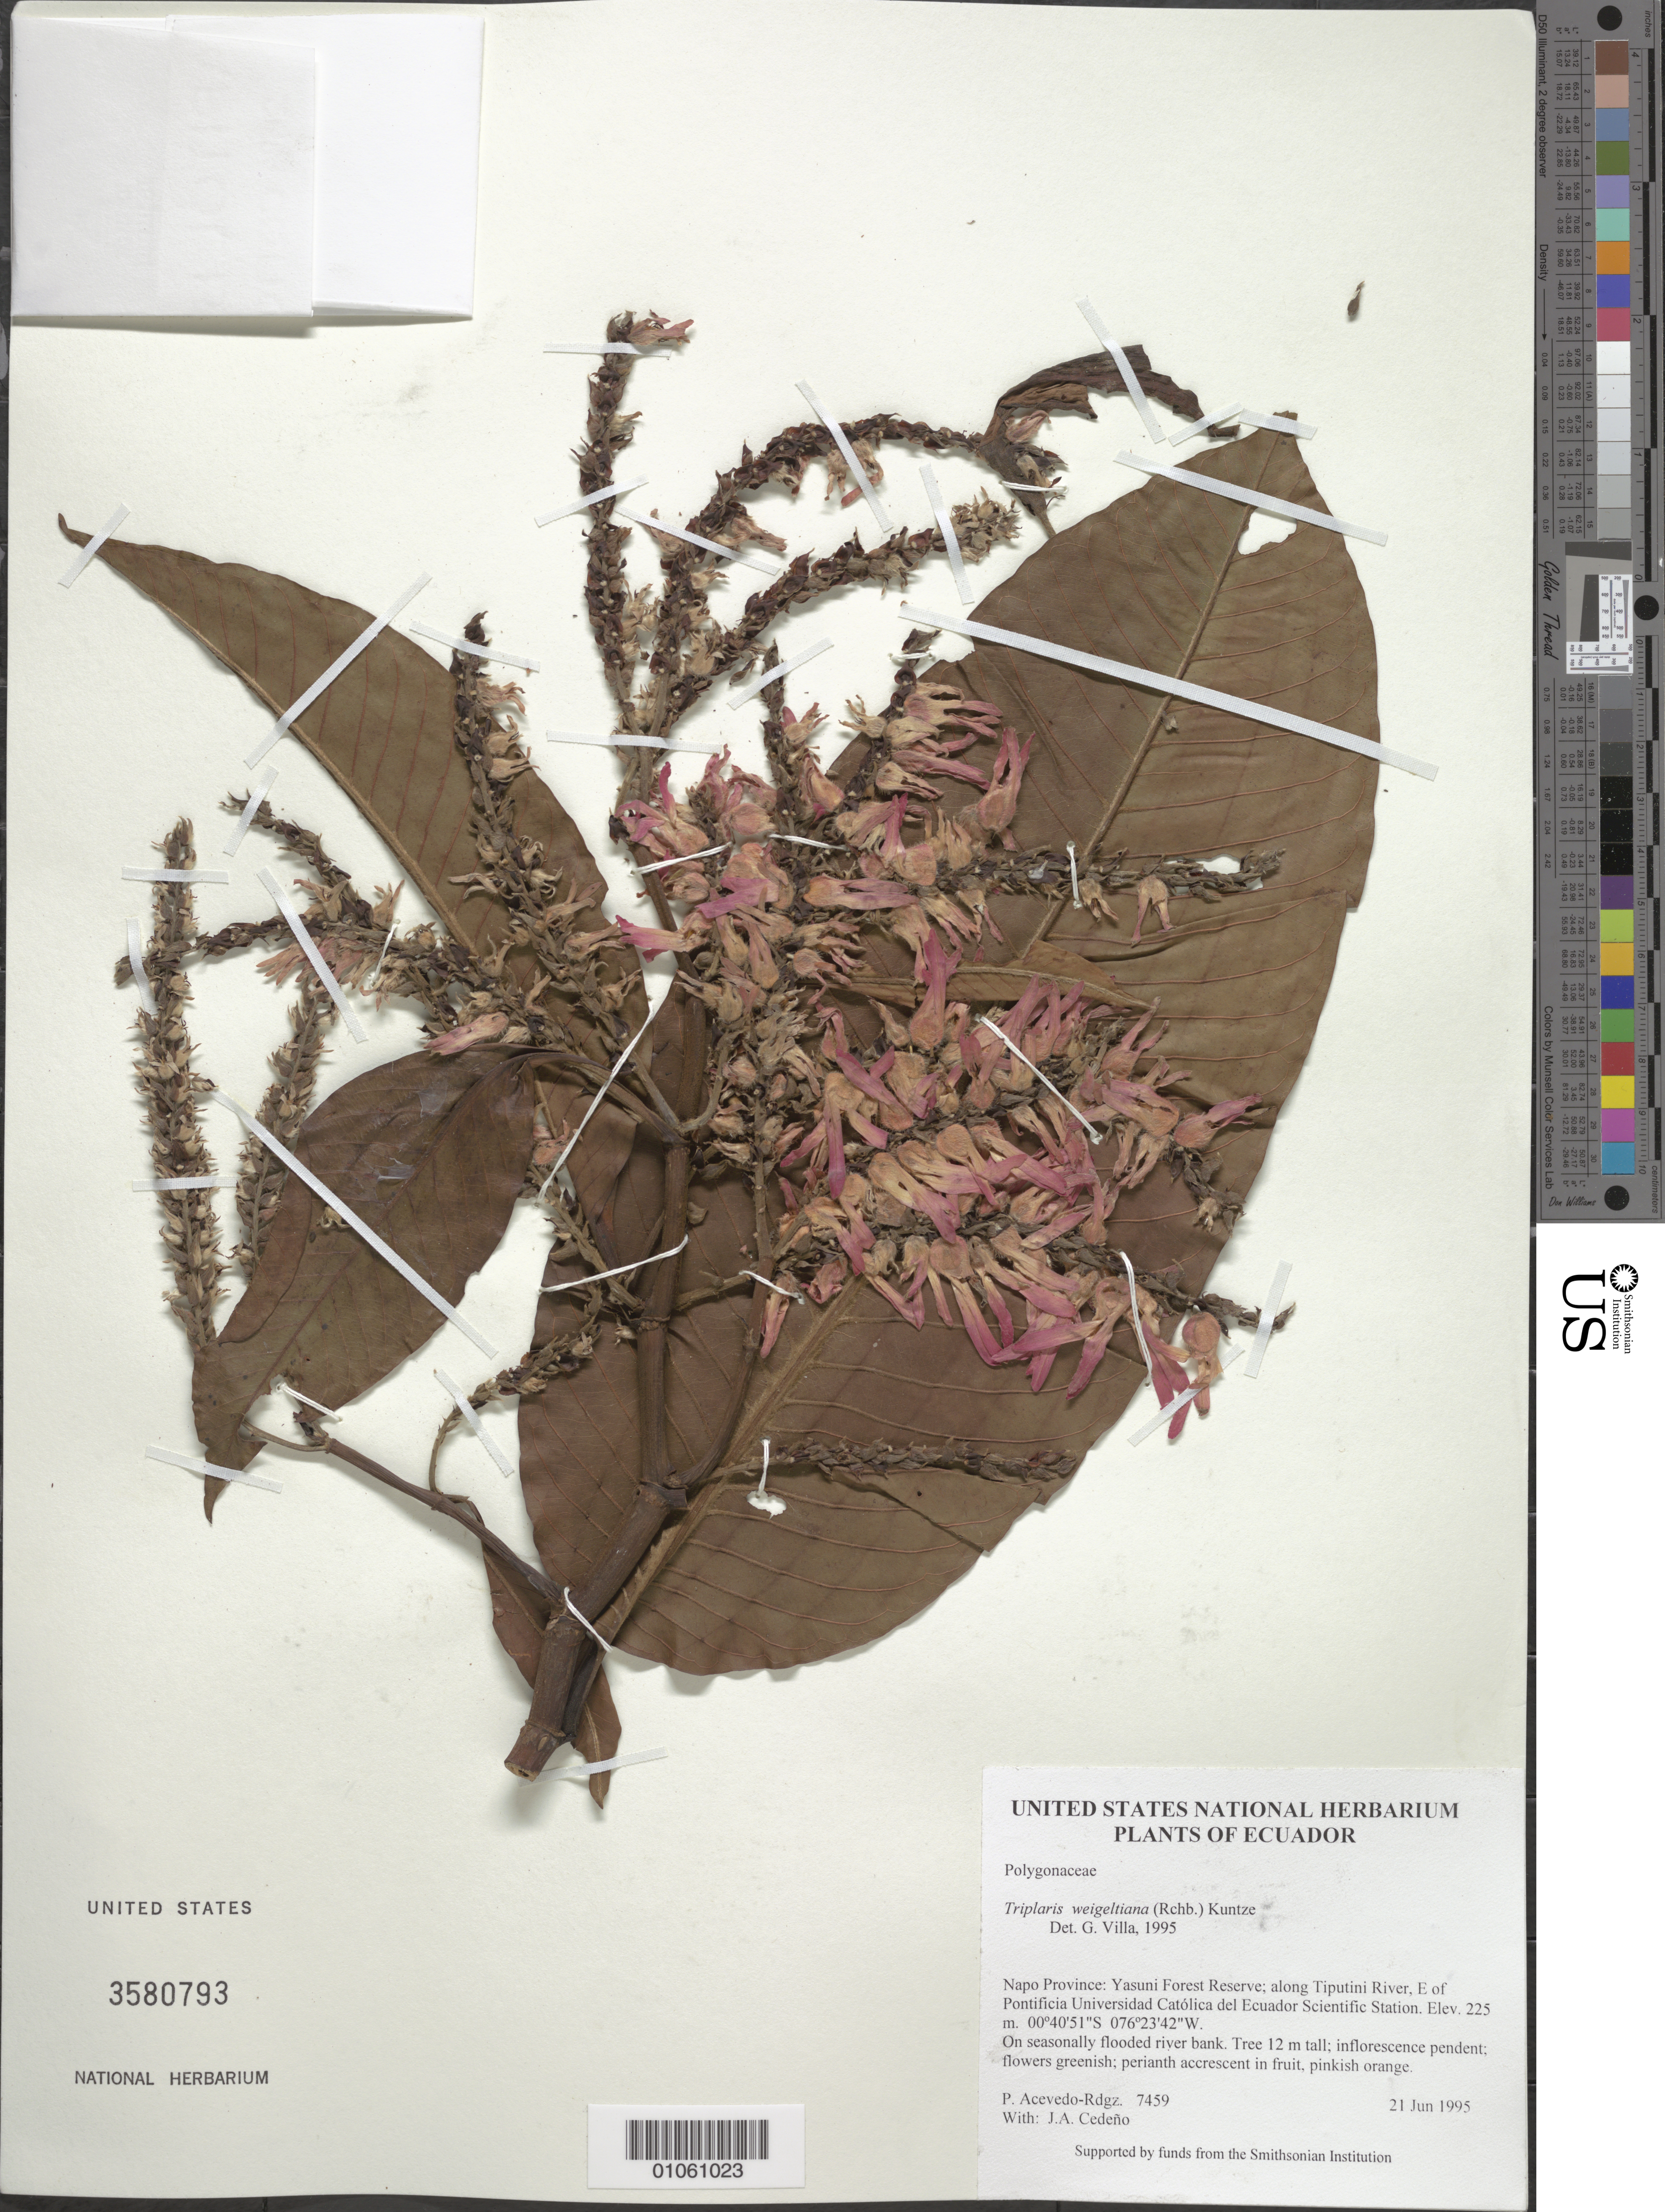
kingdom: Plantae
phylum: Tracheophyta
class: Magnoliopsida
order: Caryophyllales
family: Polygonaceae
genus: Triplaris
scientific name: Triplaris weigeltiana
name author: (Rchb.) Kuntze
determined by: Villa, G.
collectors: P. Acevedo-Rodr. & J. A. Cedeño M.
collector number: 7459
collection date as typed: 21 Jun 1995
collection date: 1995-06-21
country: Ecuador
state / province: Napo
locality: Napo Province: Yasuni Forest Reserve; along Tiputini River, E of Pontificia Universidad Católica del Ecuador Scientific Station.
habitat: On seasonally flooded river bank.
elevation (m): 225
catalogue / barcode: US 3580793